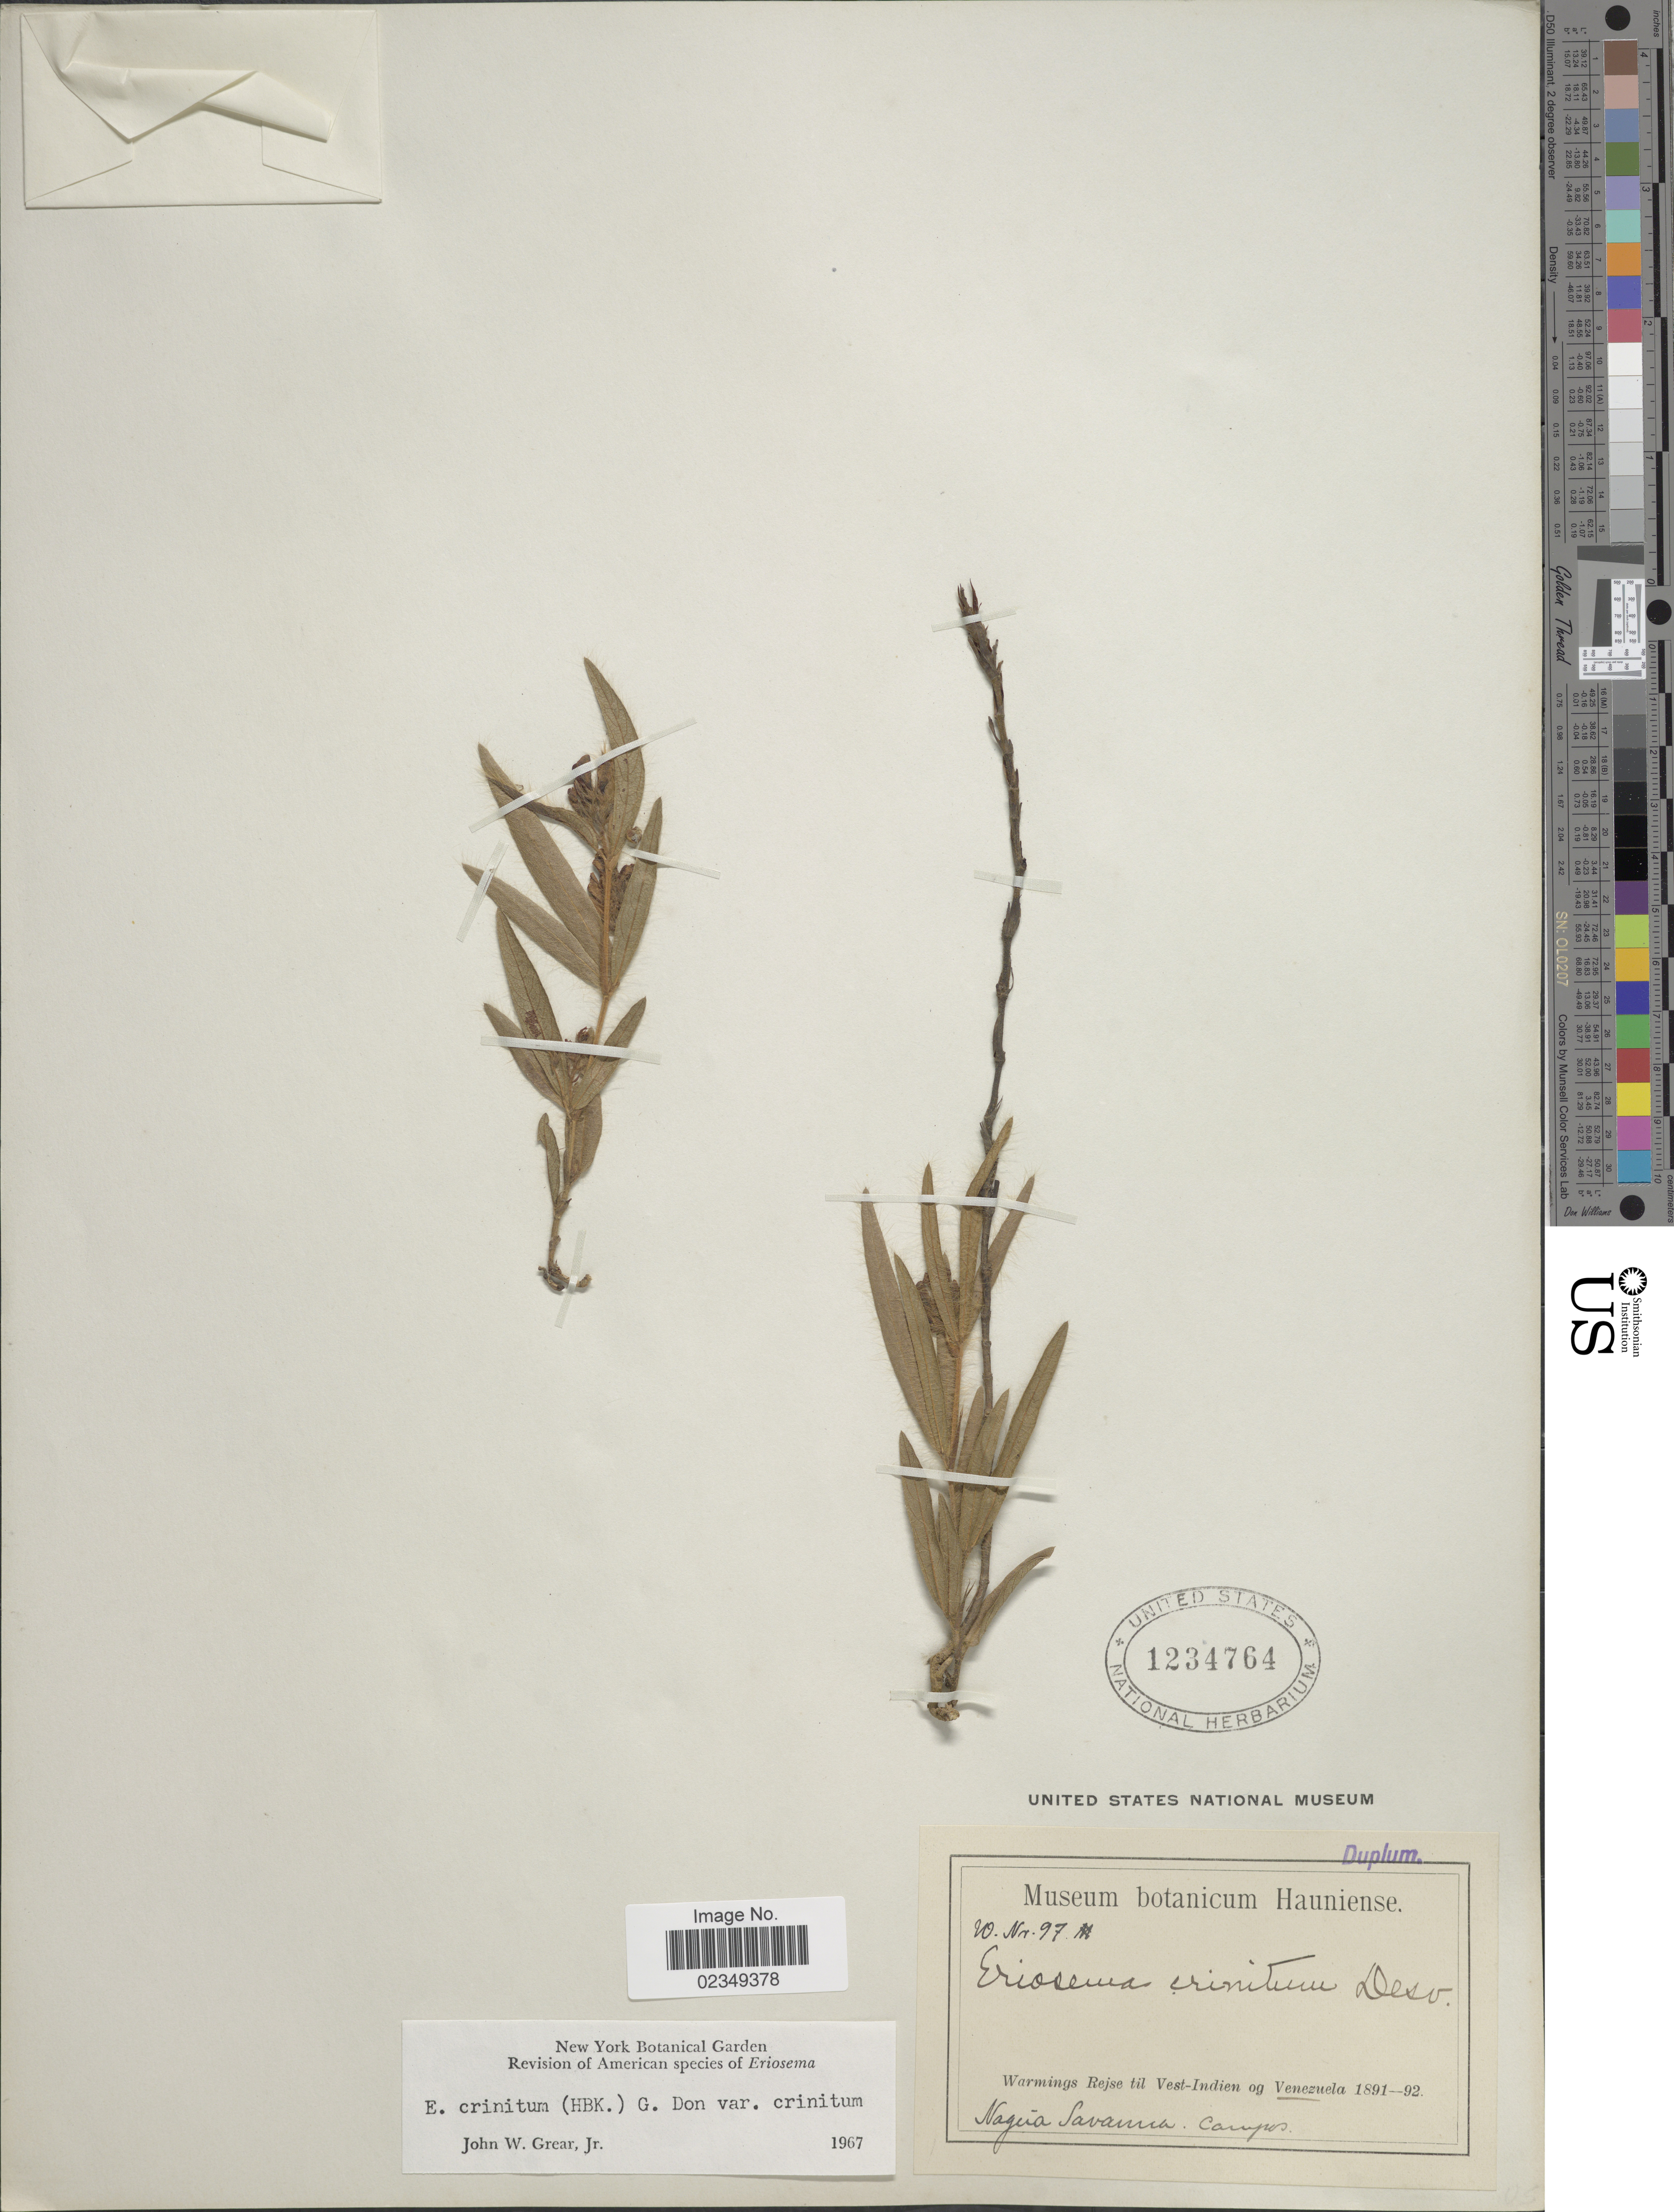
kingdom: Plantae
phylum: Tracheophyta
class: Magnoliopsida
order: Fabales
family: Fabaceae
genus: Eriosema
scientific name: Eriosema crinitum var. crinitum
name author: (Kunth) G. Don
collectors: Warming, --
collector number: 97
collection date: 1891/1892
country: Venezuela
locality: Nagua Savanna. campos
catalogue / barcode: US 1234764